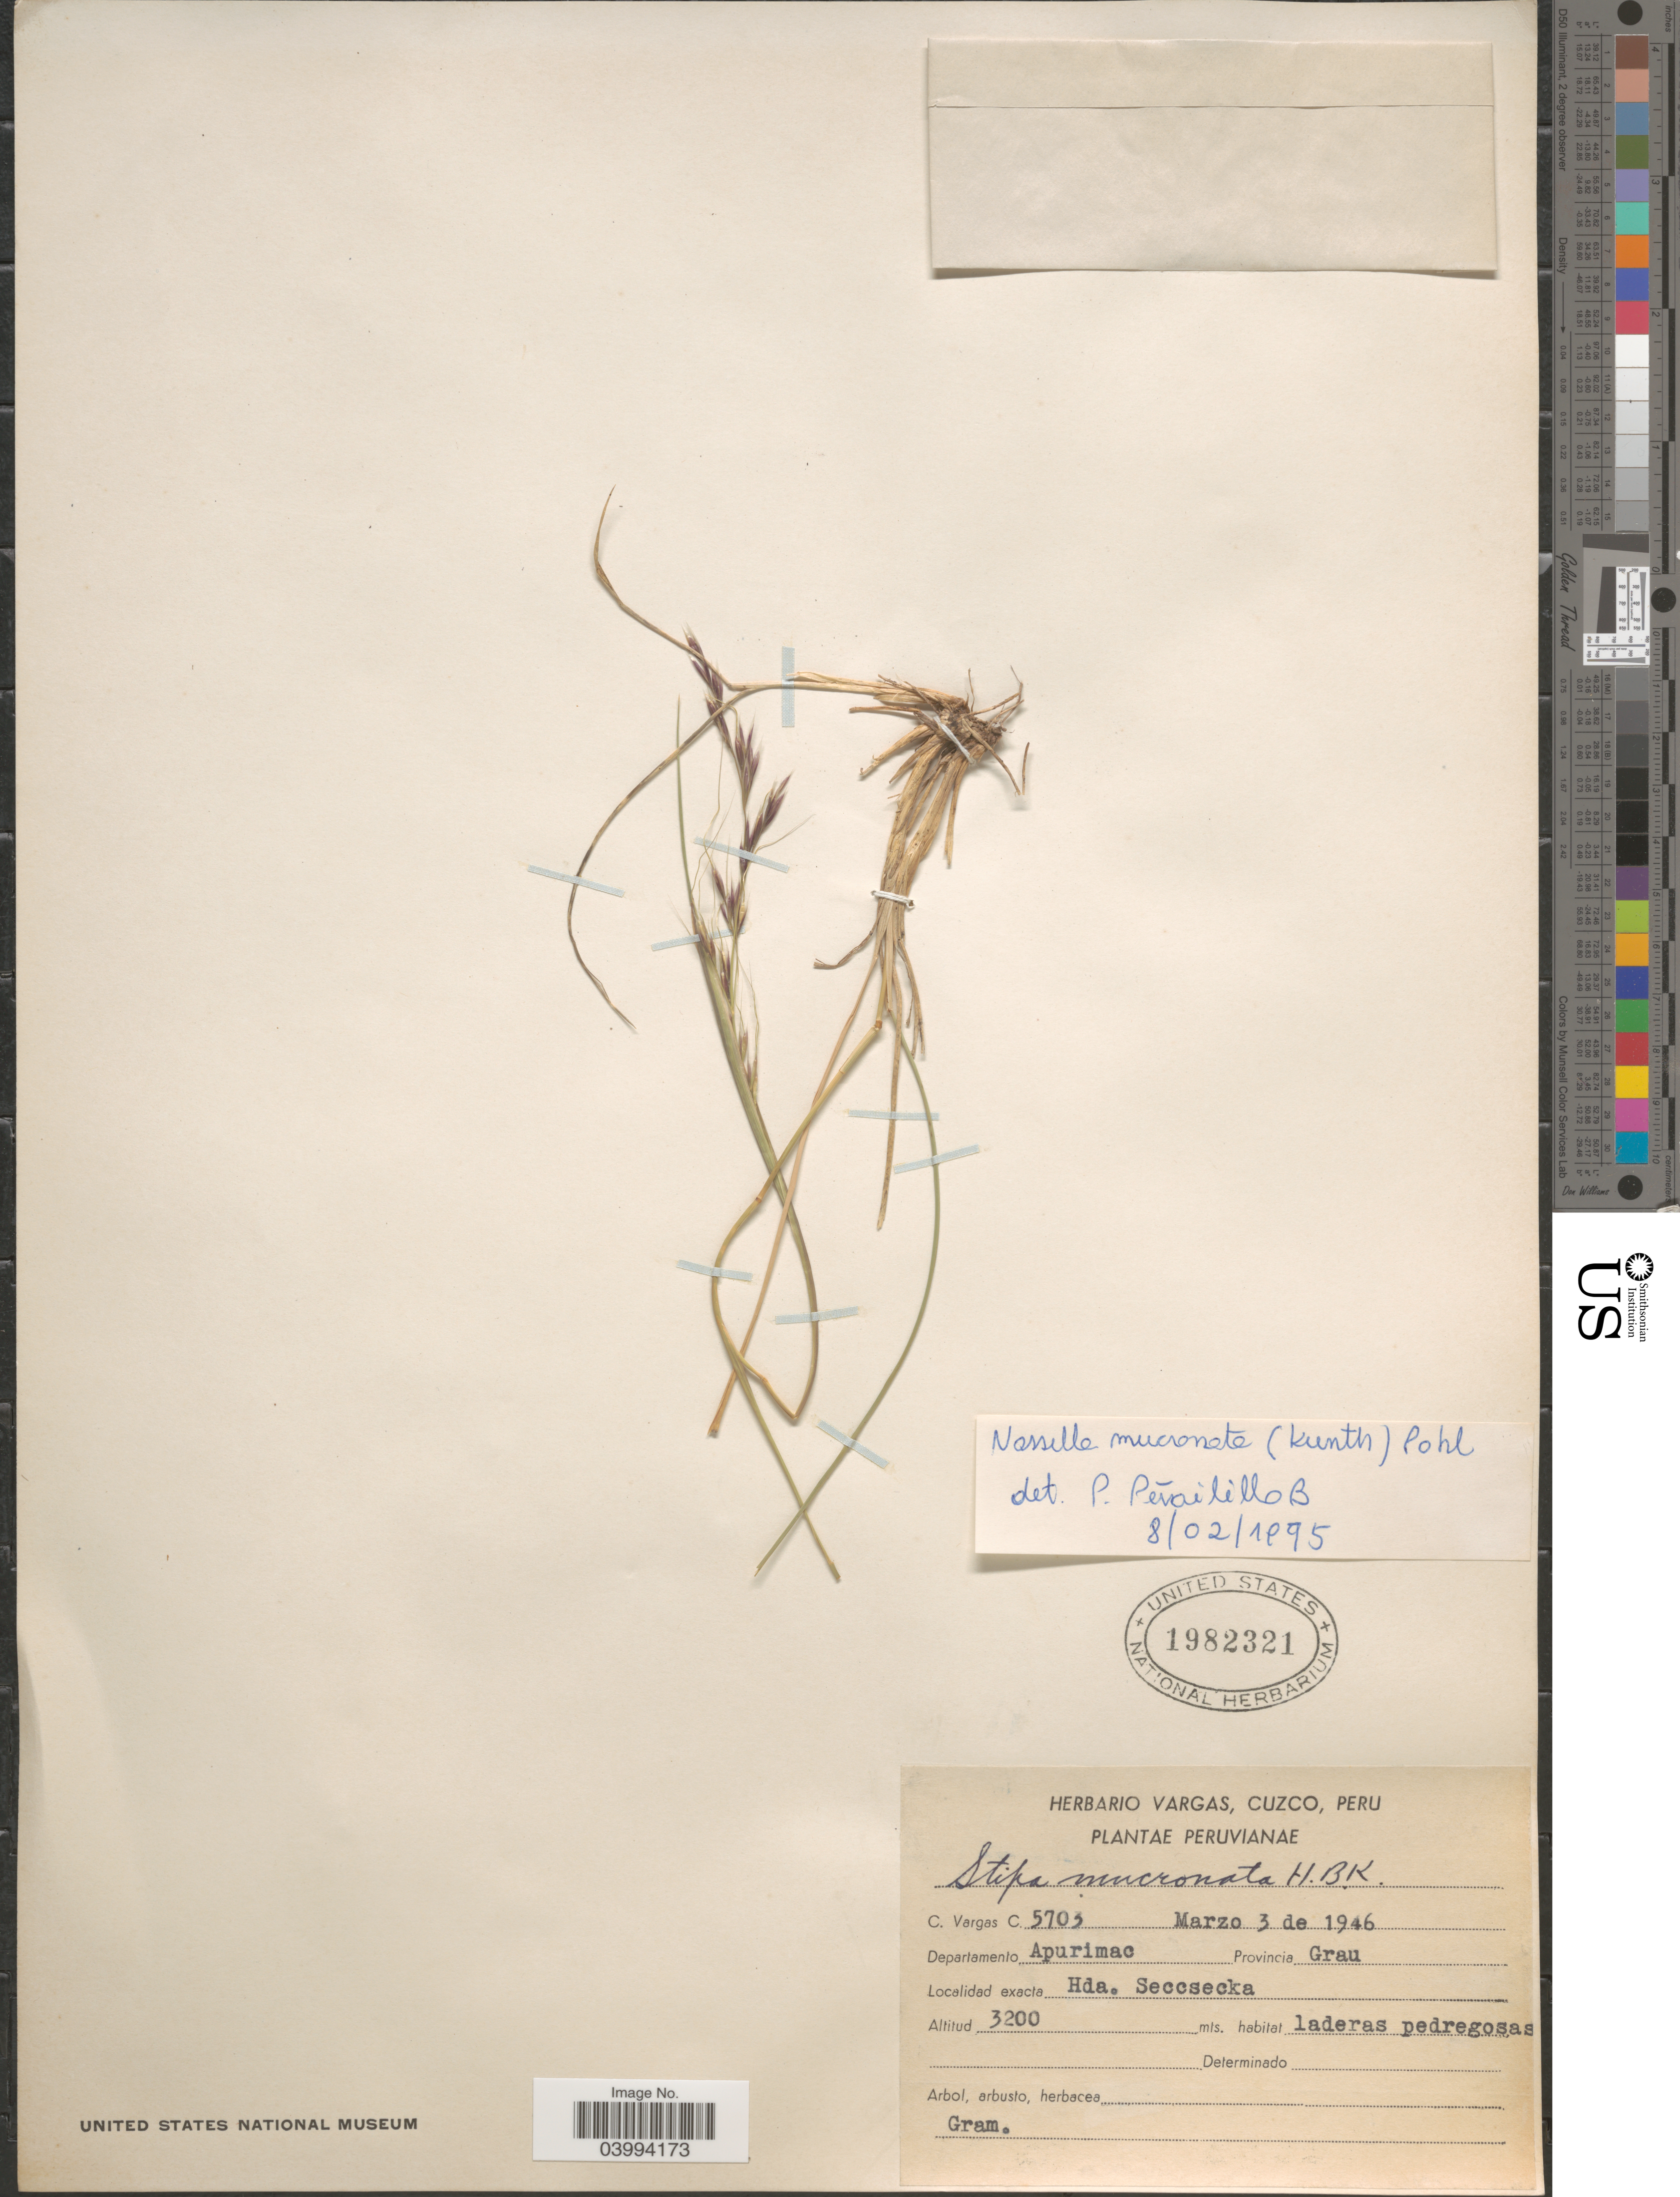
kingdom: Plantae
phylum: Tracheophyta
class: Liliopsida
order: Poales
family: Poaceae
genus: Nassella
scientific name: Nassella mucronata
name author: (Kunth) R.W. Pohl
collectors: C. Vargas Calderón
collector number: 5703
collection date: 1946-03-03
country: Peru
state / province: Apurímac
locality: Departamento Apurimac. Provincia Grau. Hda. Seccsecka.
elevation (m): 3200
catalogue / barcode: US 1982321